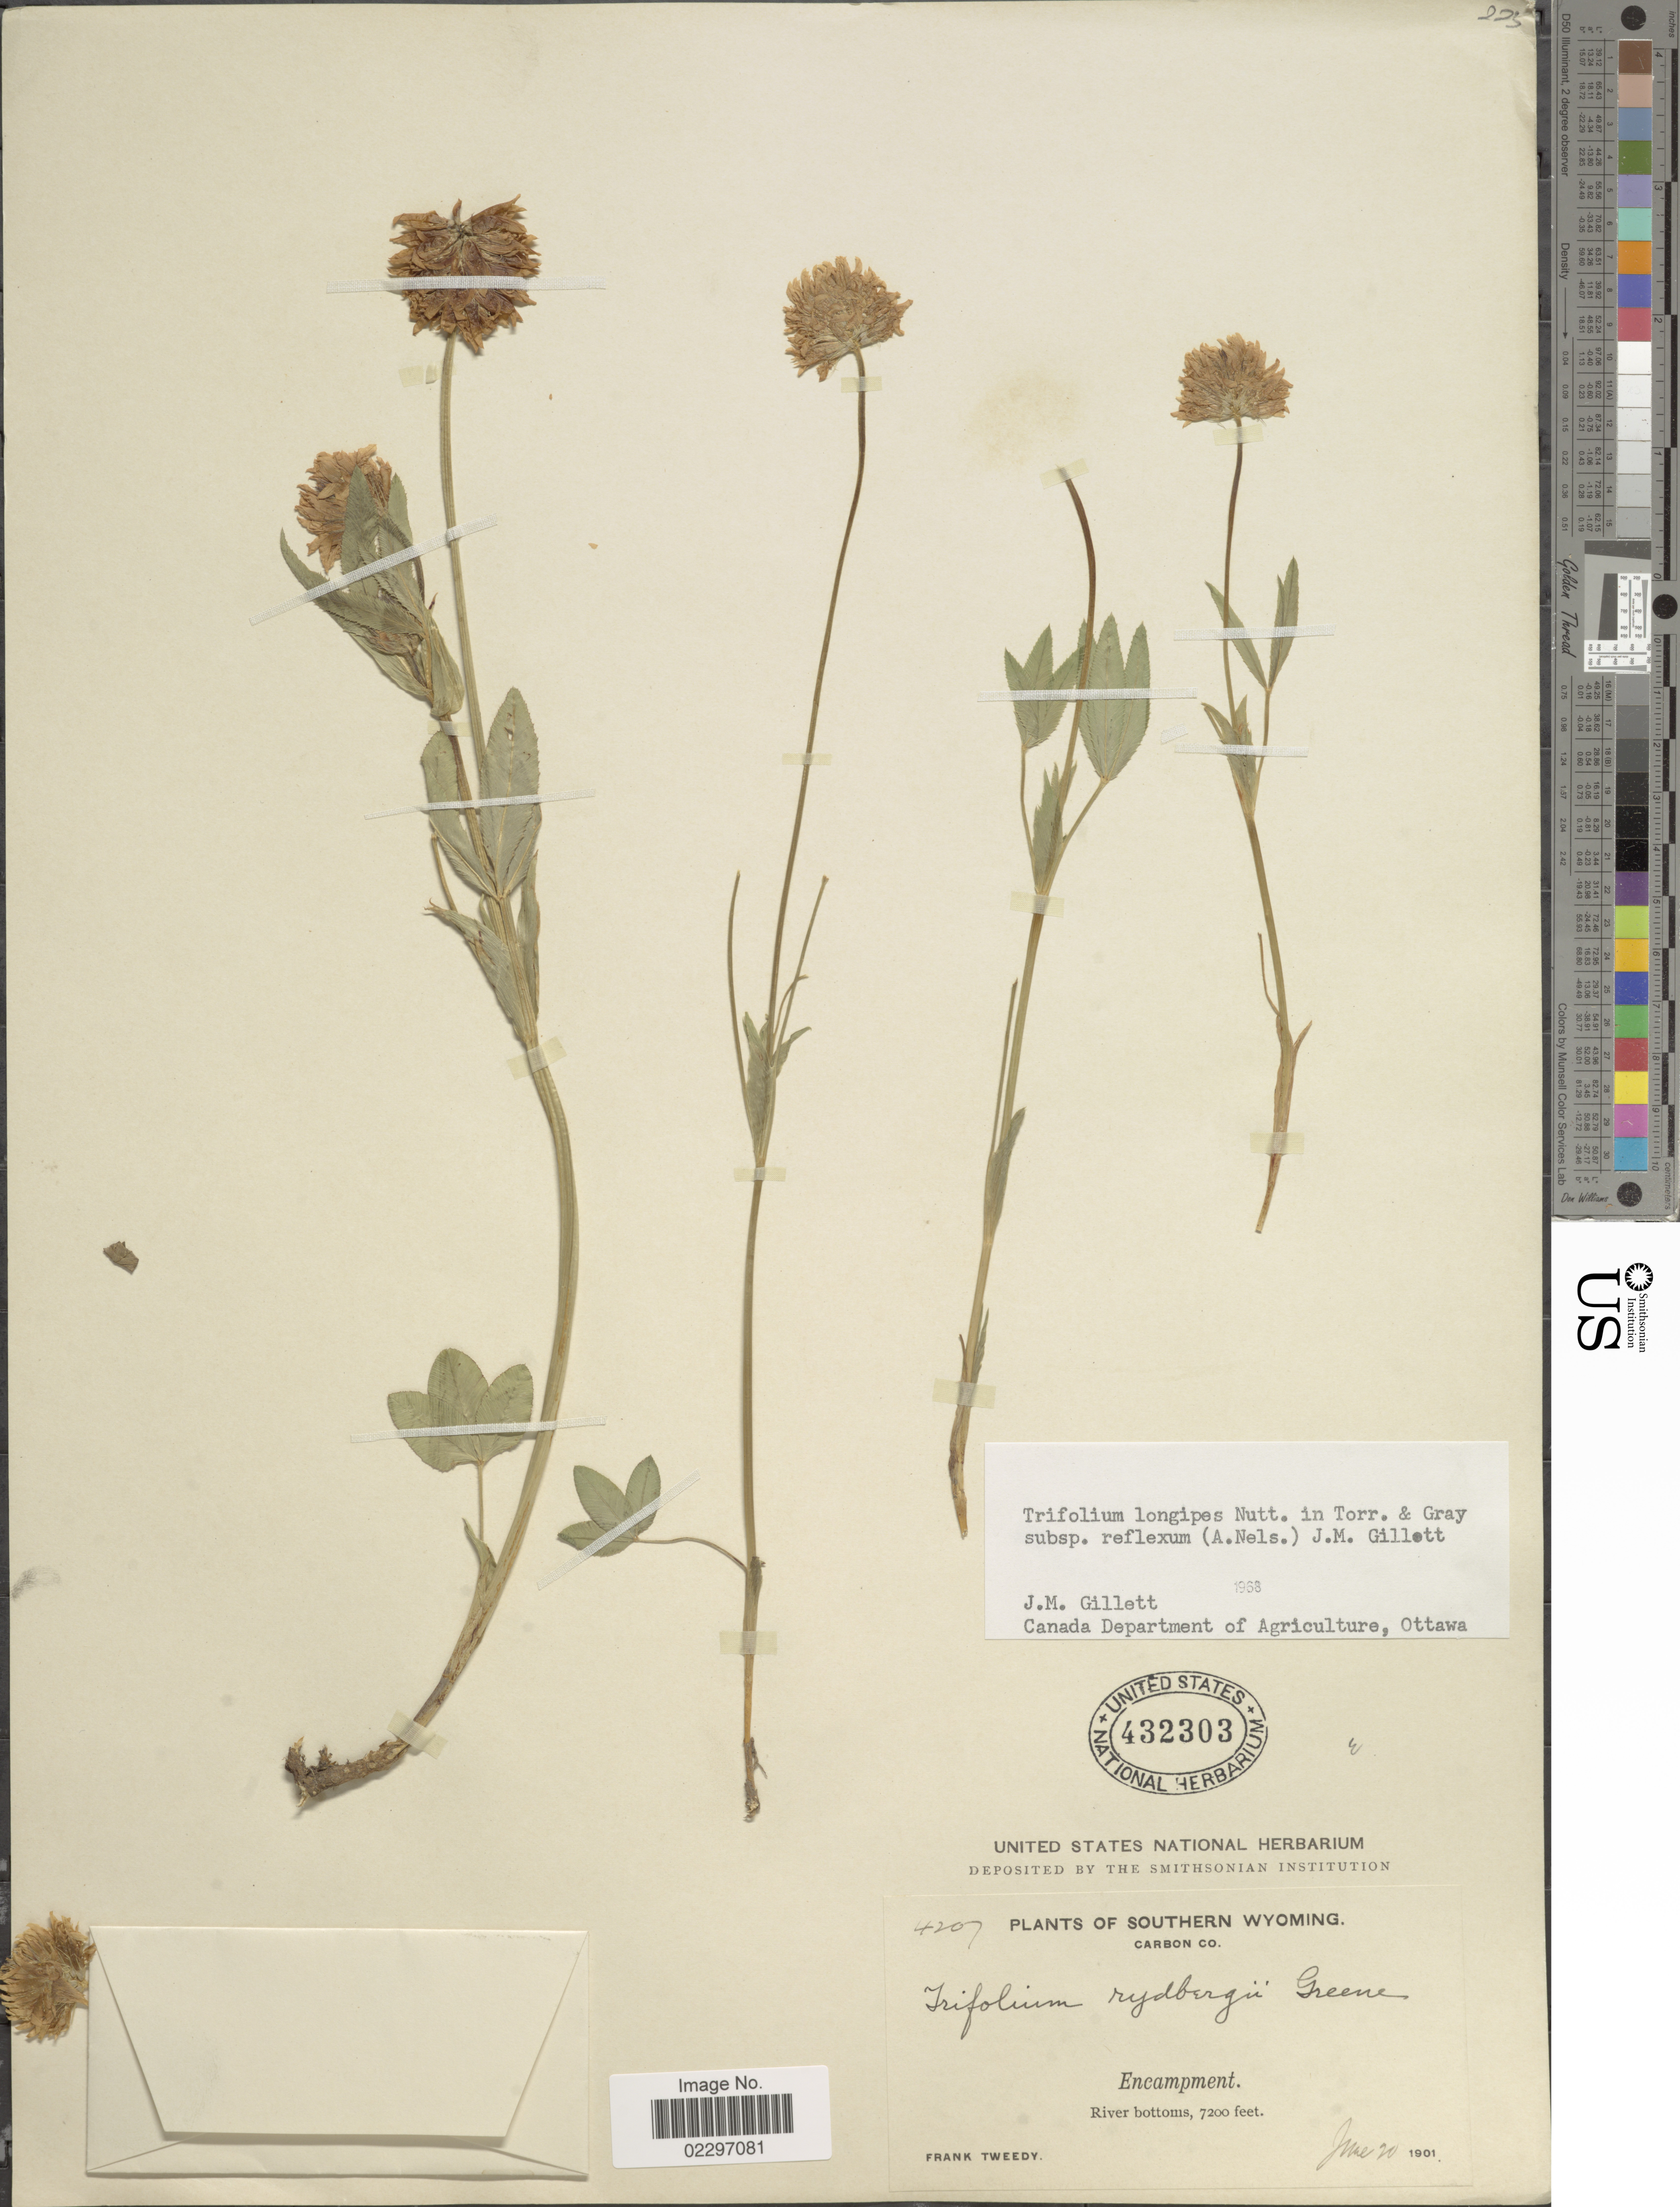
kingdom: Plantae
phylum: Tracheophyta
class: Magnoliopsida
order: Fabales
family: Fabaceae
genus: Trifolium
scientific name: Trifolium longipes subsp. reflexum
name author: (A. Nelson) J.M. Gillet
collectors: F. Tweedy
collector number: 4207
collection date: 1901-06-20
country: United States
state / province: Wyoming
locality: Southern Wyoming. Carbon Co. River bottoms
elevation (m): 2195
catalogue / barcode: US 432303